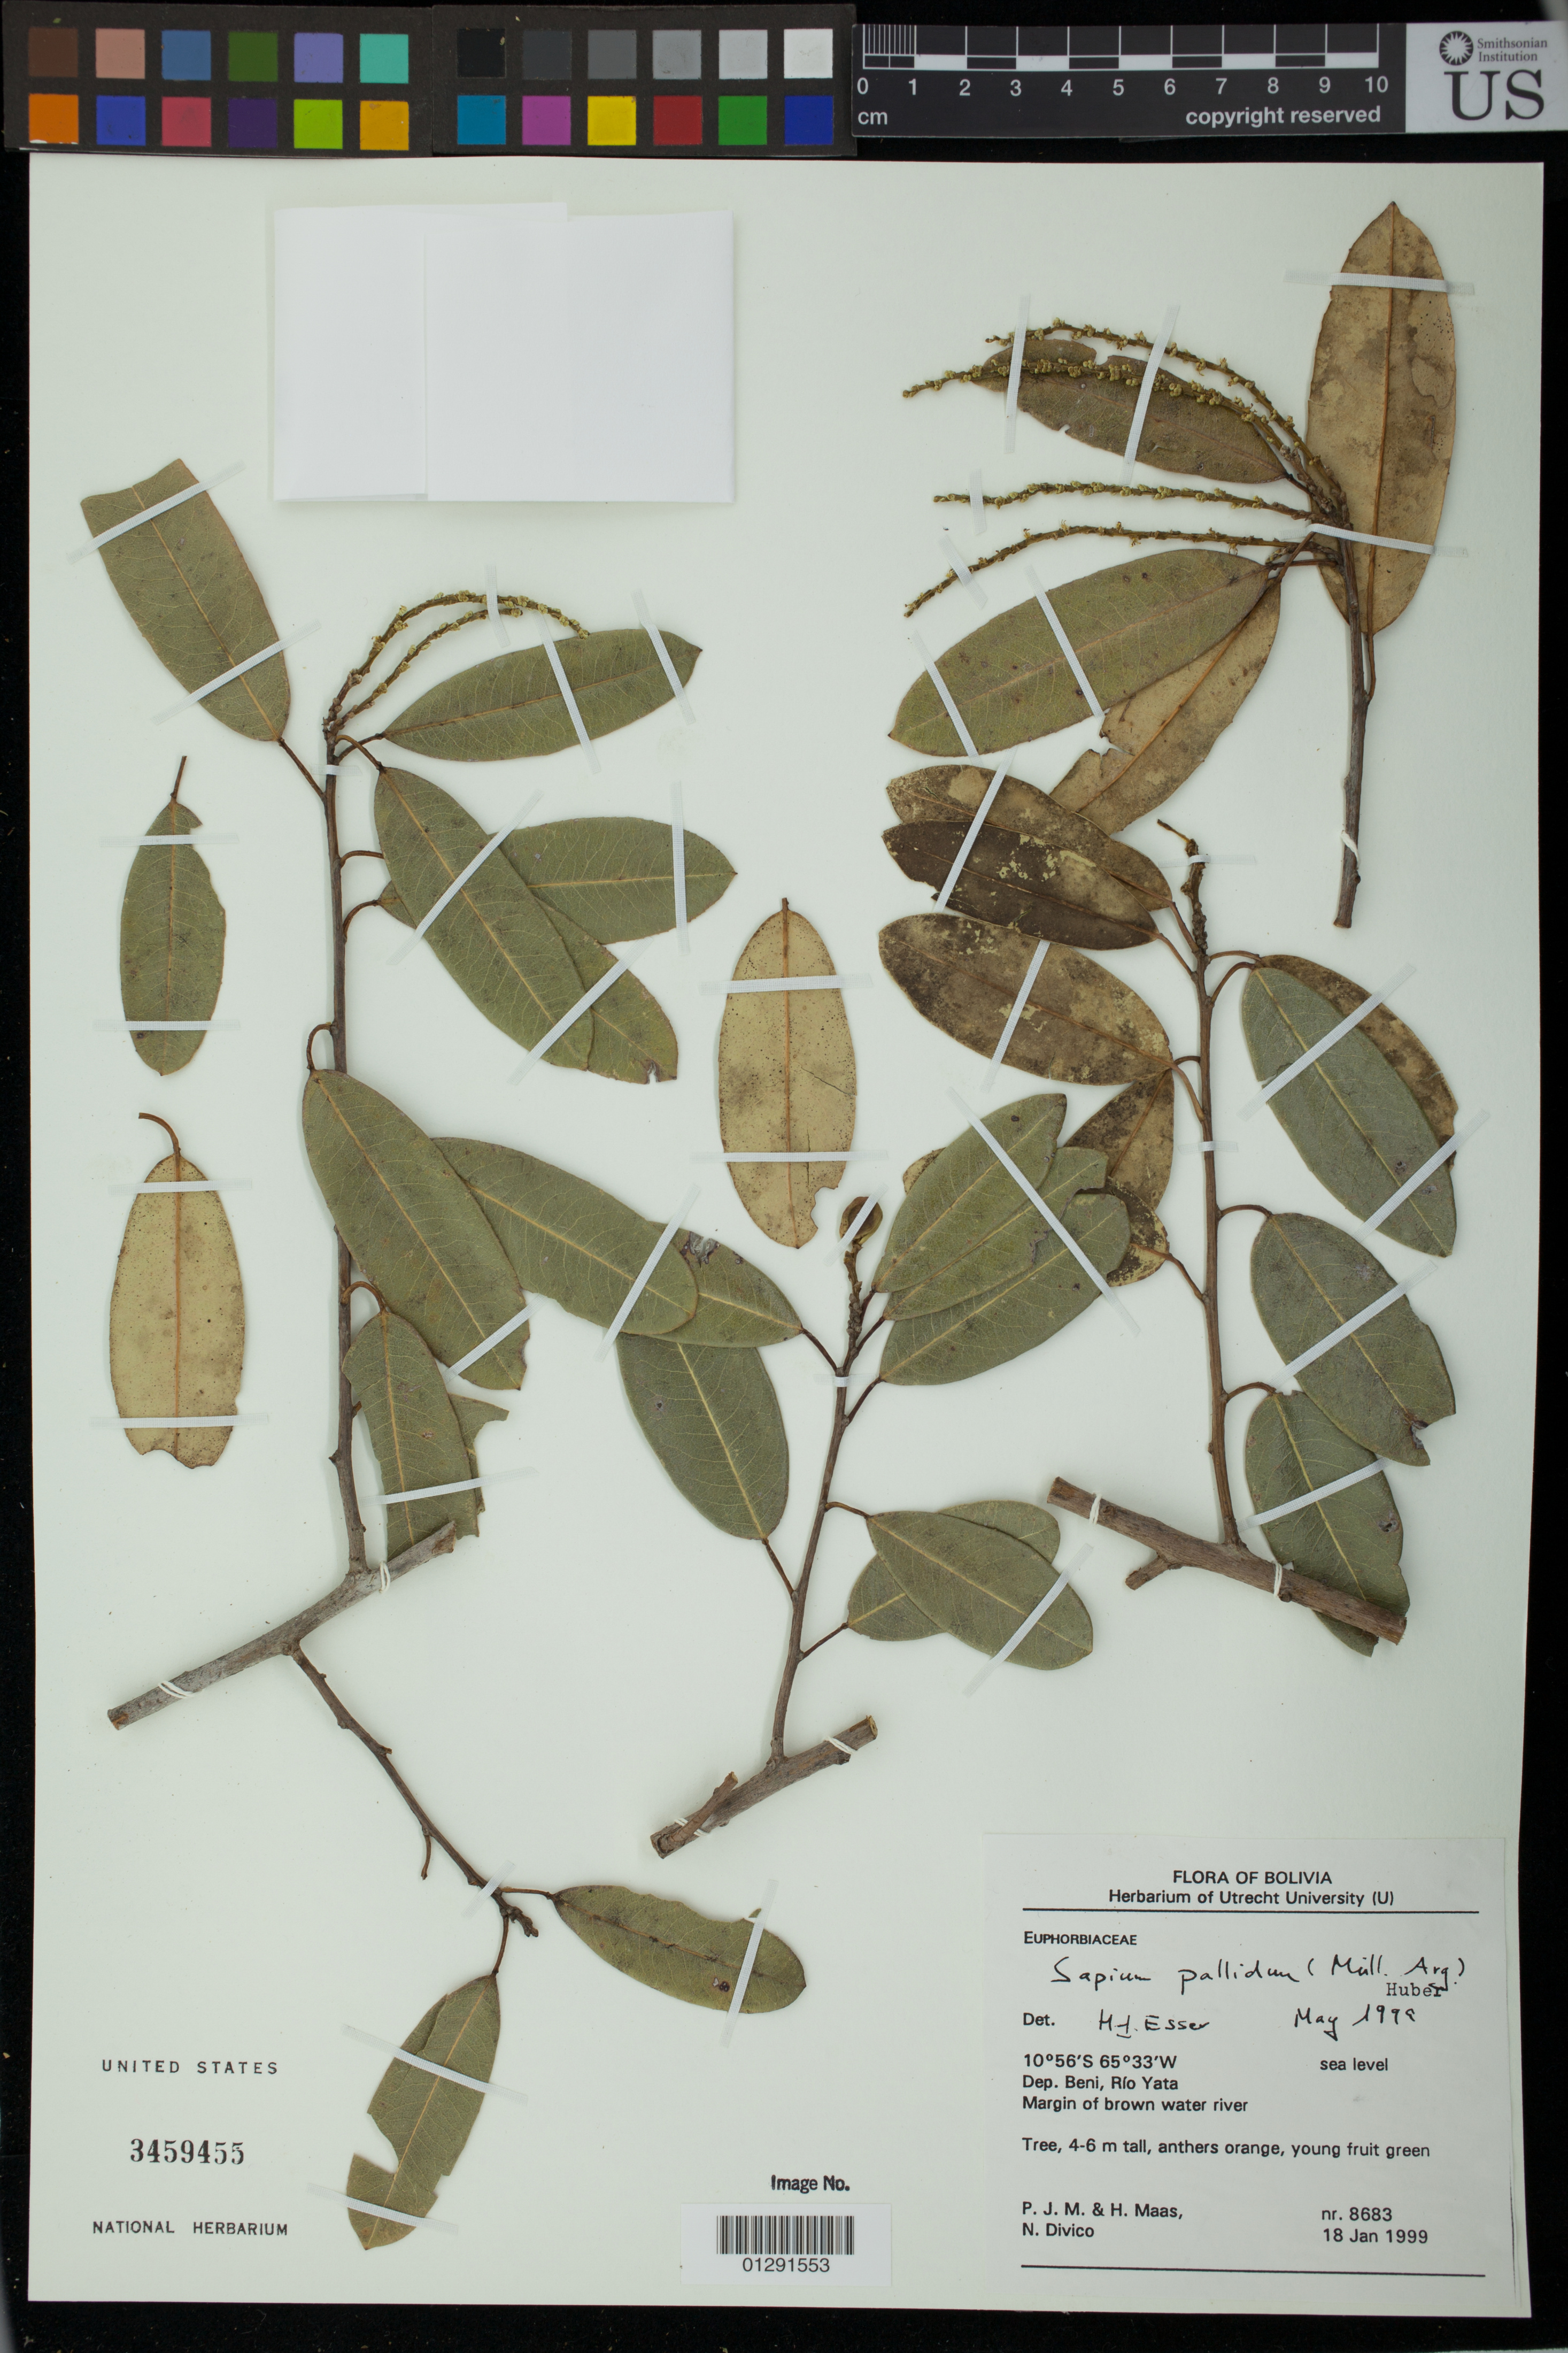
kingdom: Plantae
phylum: Tracheophyta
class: Magnoliopsida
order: Malpighiales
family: Euphorbiaceae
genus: Sapium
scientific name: Sapium pallidum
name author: (Müll. Arg.) Huber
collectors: P. Maas, H. Maas & N. Divico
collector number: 8683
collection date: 1999-01-18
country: Bolivia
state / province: Beni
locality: Rio Yata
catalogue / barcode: US 3459455